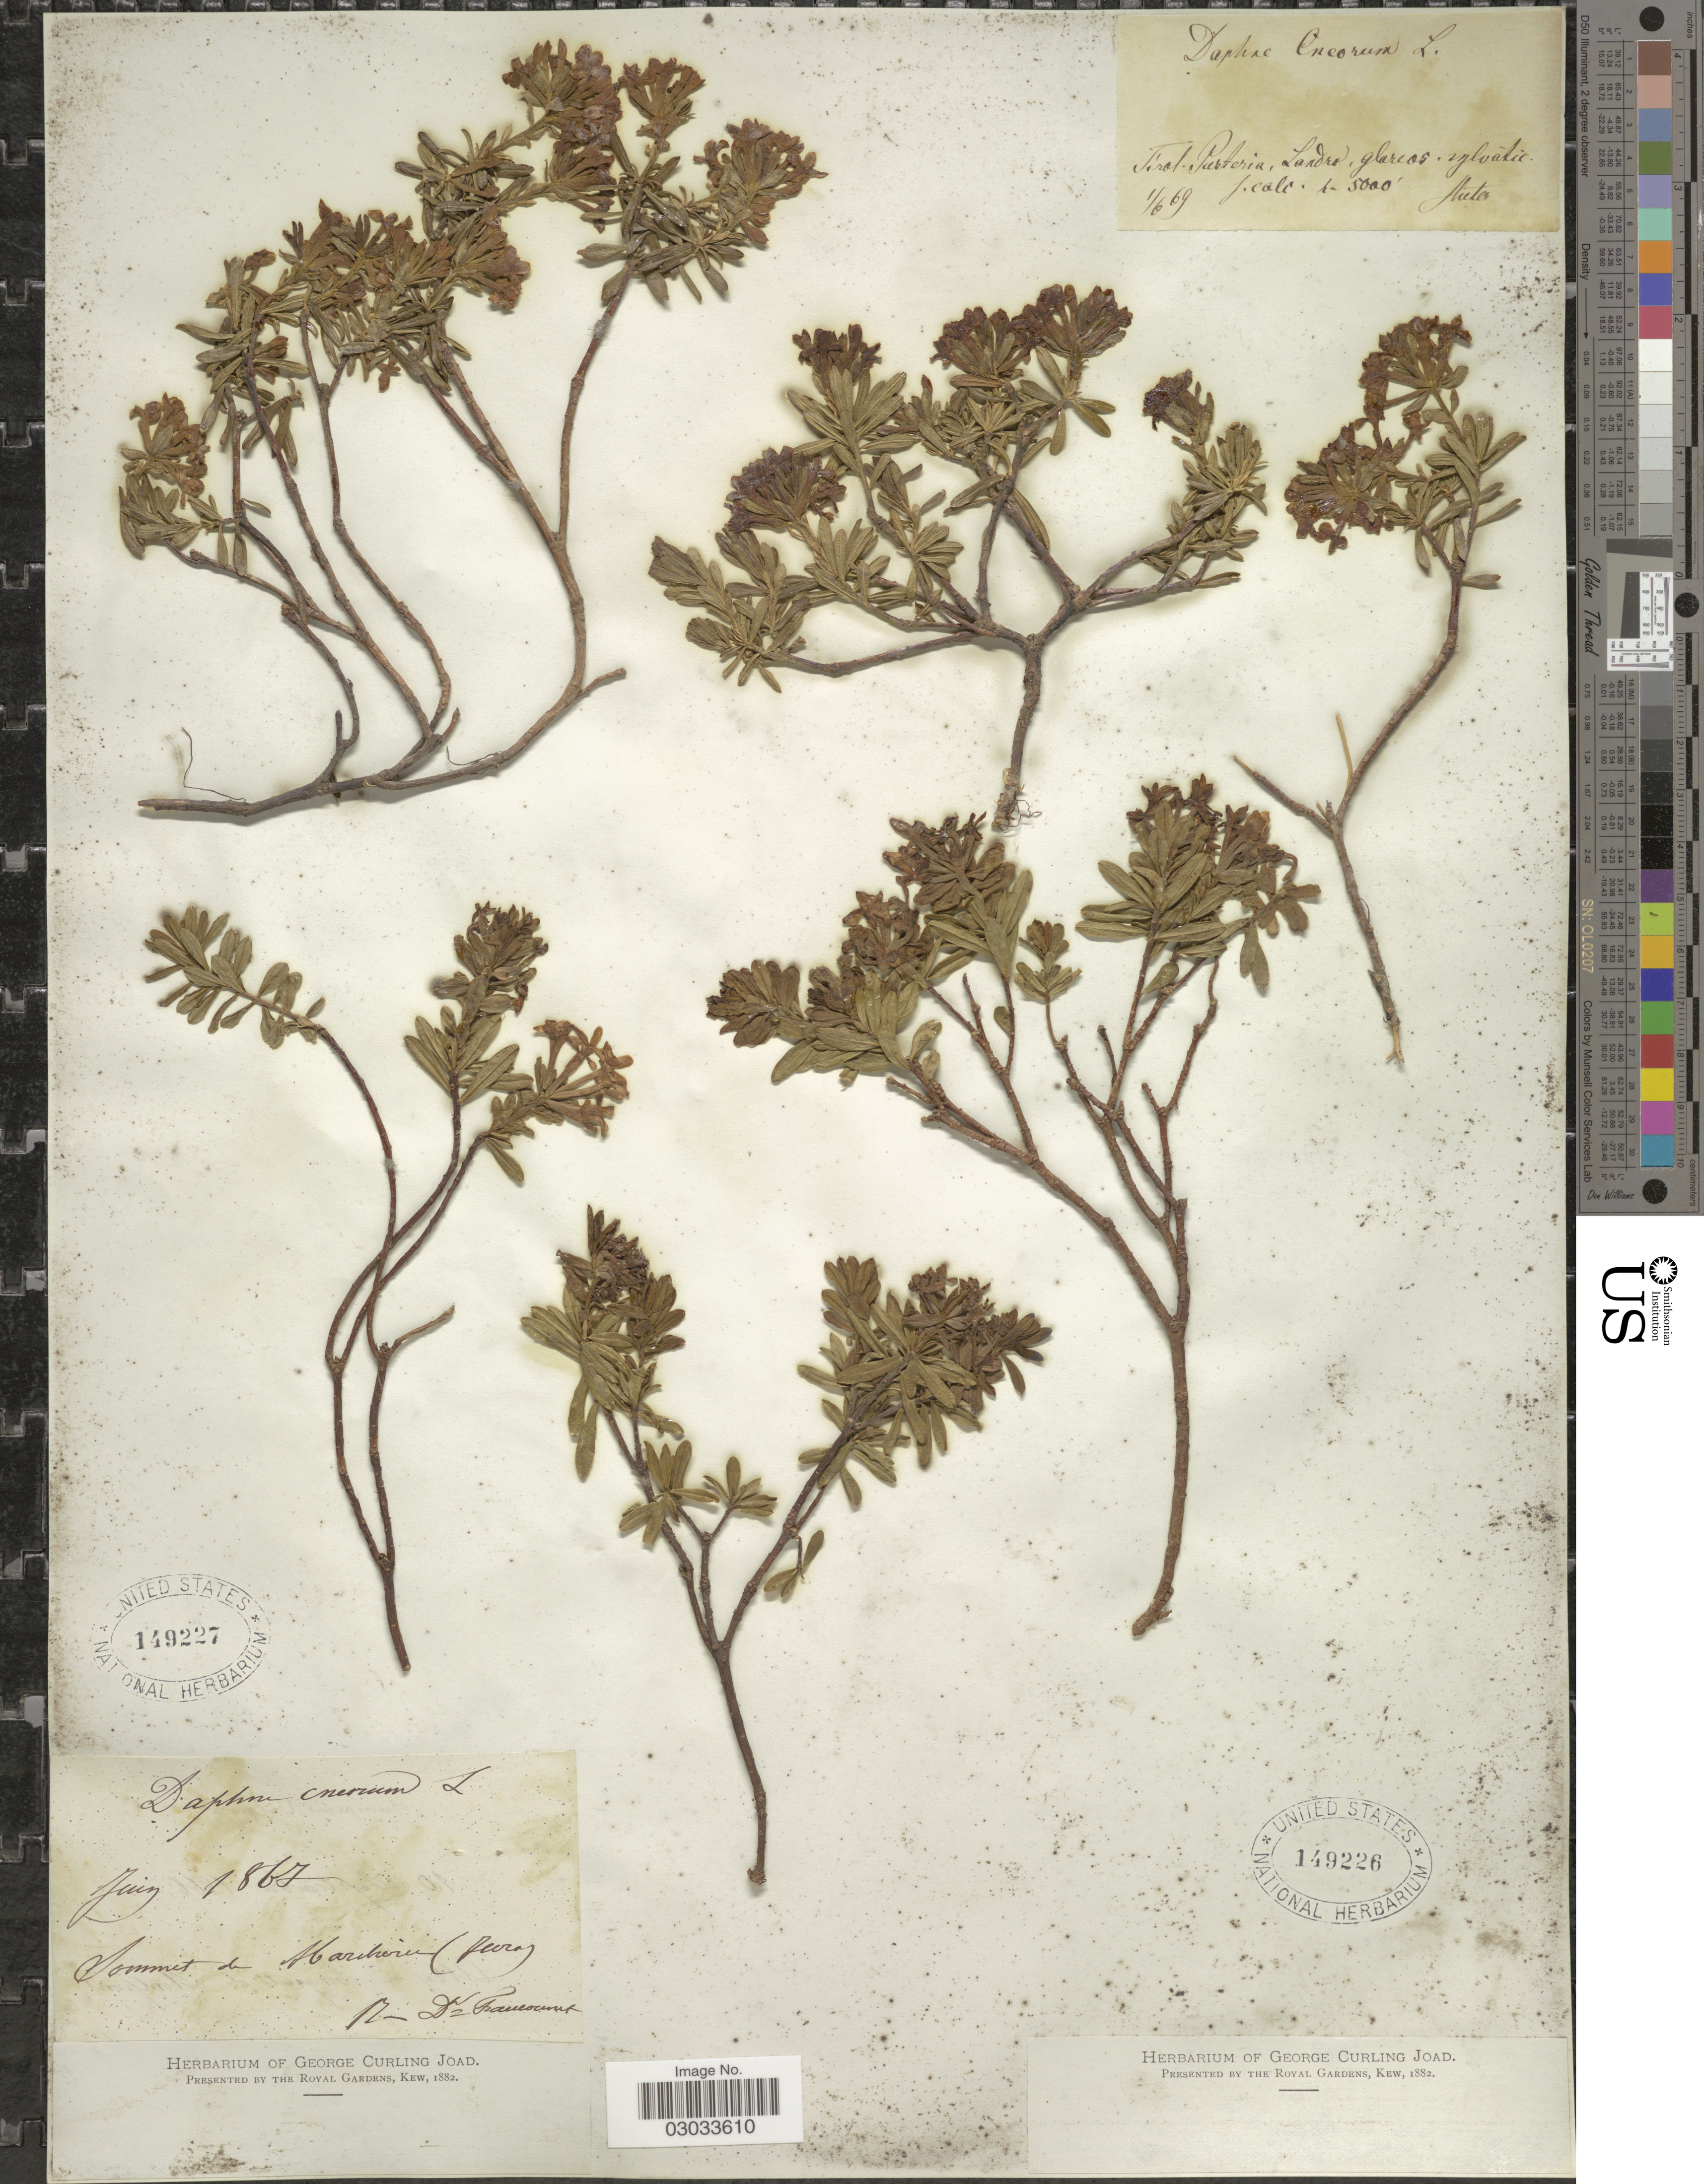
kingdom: Plantae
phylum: Tracheophyta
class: Magnoliopsida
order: Malvales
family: Thymelaeaceae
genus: Daphne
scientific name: Daphne cneorum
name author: L.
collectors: Hieter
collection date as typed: Transcribed d/m/y: 1/6/69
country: Italy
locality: Tirol-Pusteria, Londro, glareos, sylvatic.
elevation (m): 305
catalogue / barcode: US 149226